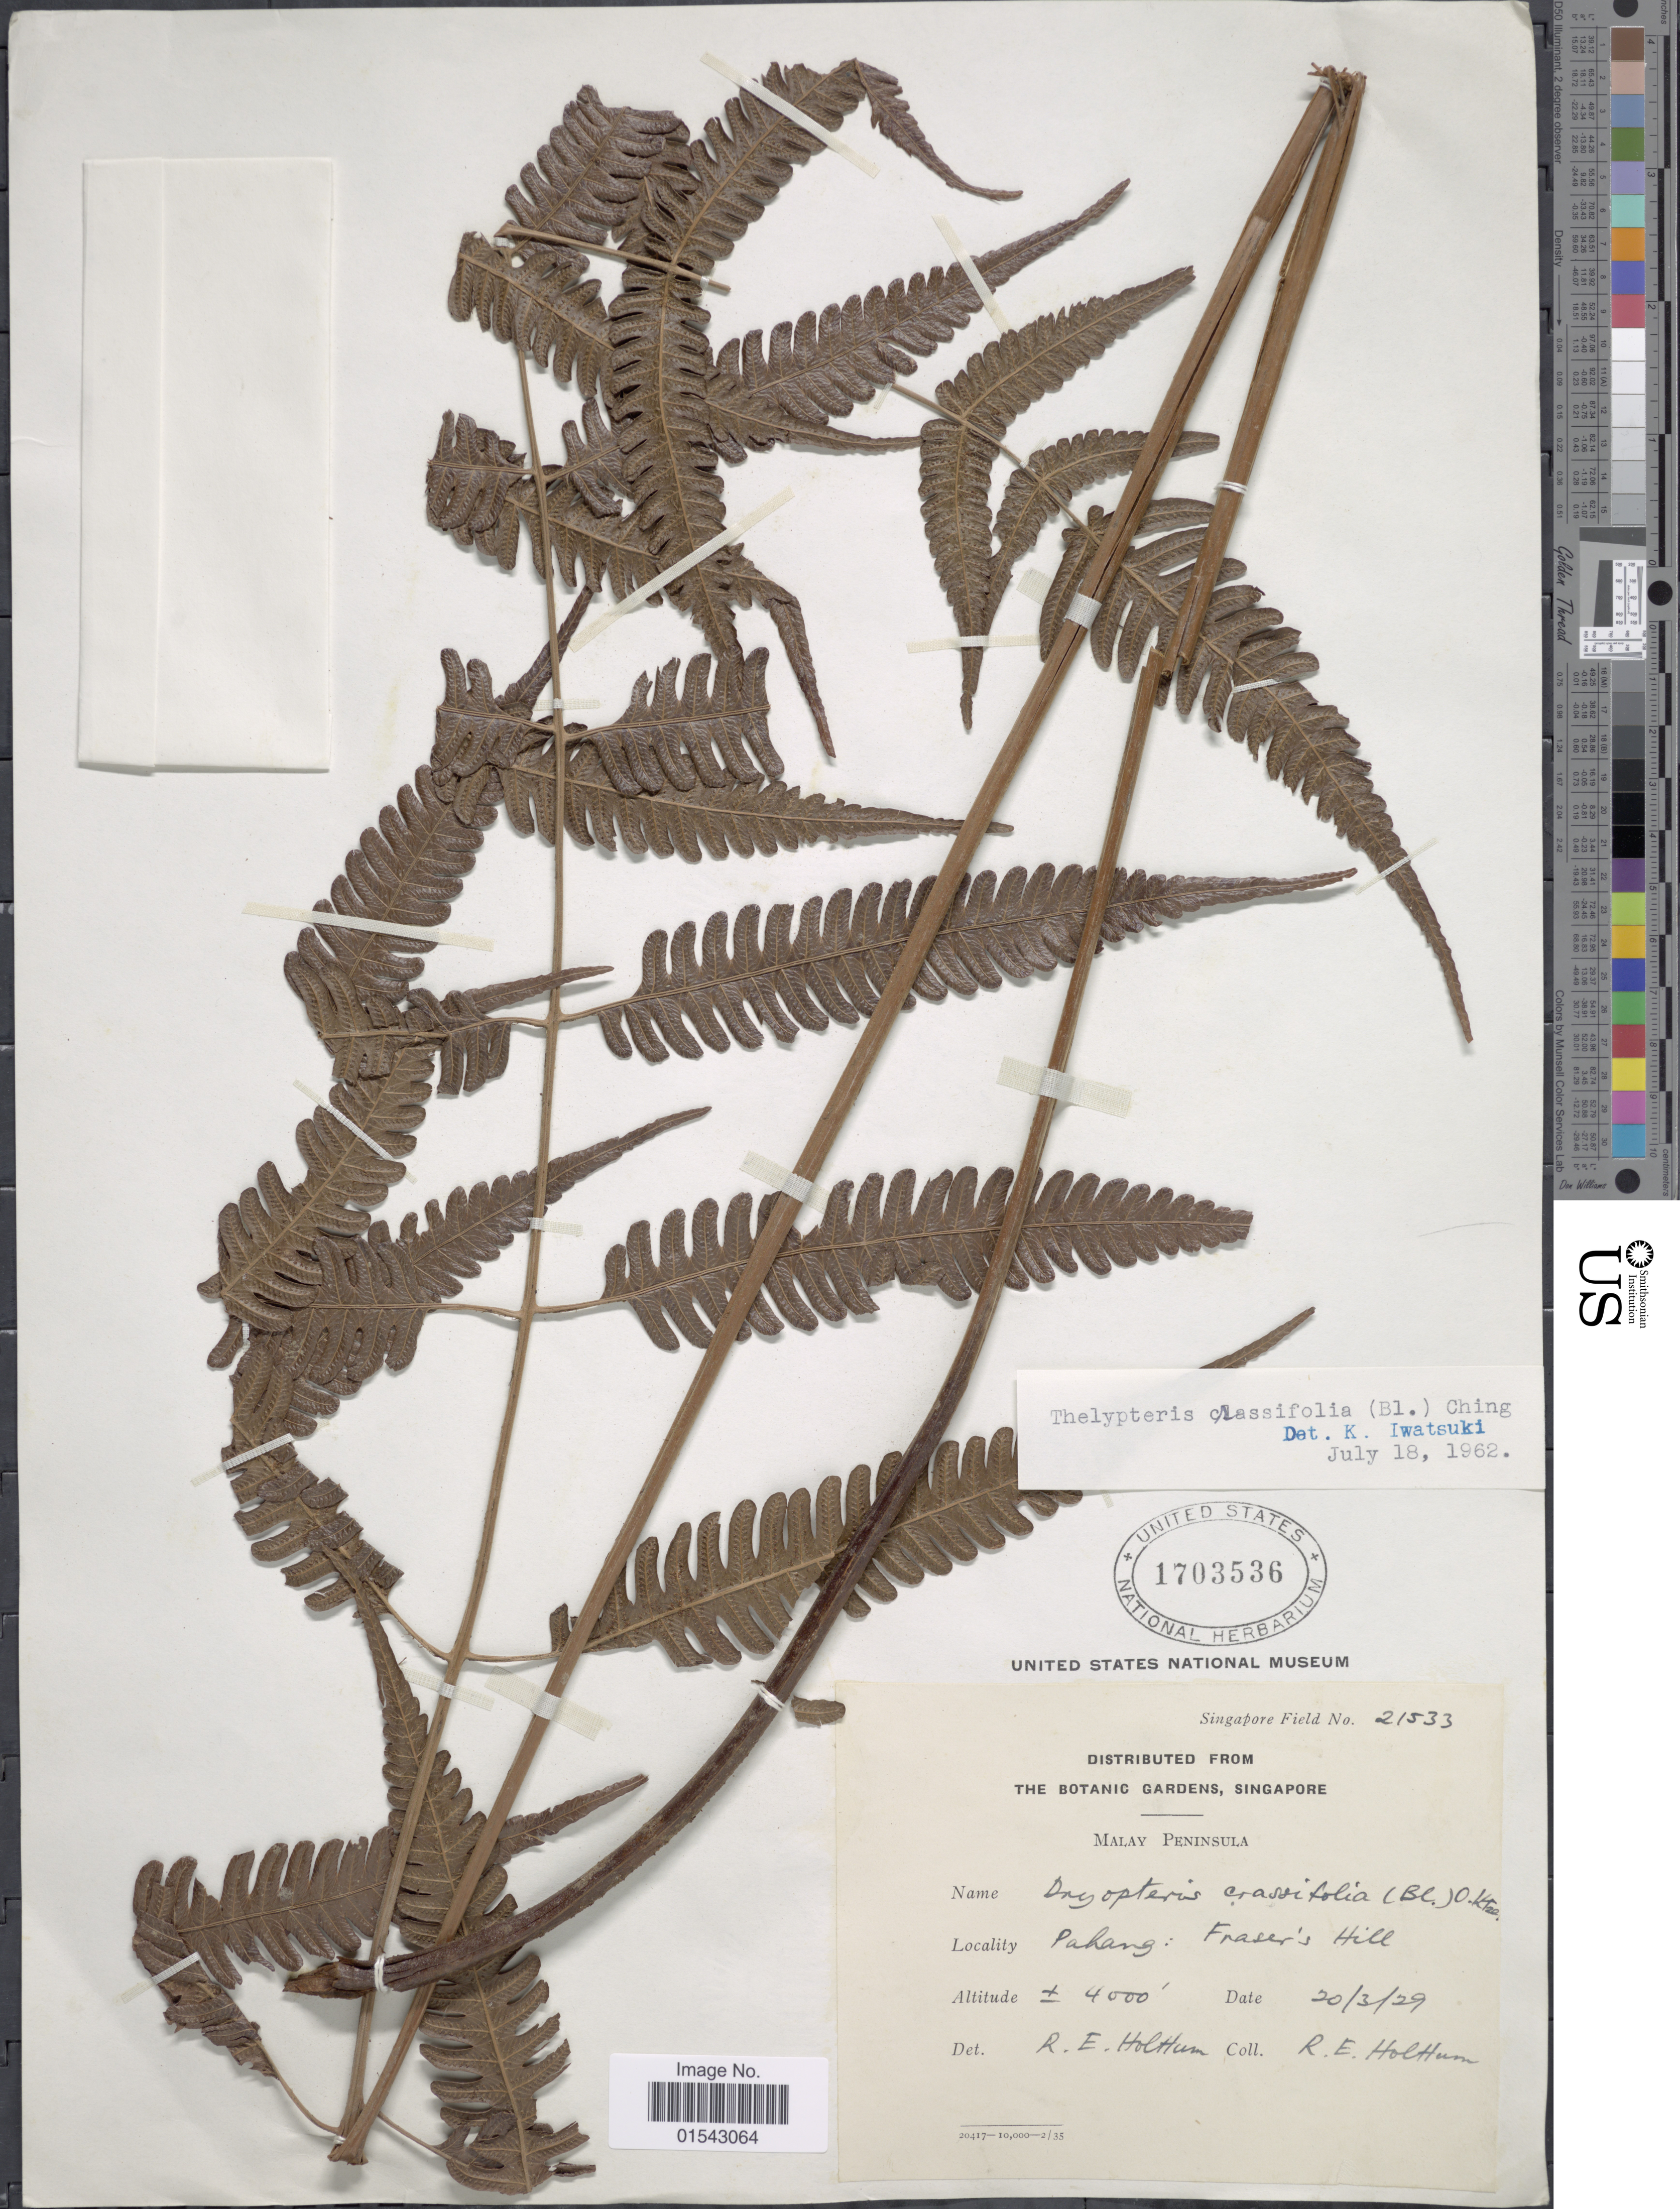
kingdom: Plantae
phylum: Tracheophyta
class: Polypodiopsida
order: Polypodiales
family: Thelypteridaceae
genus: Mesophlebion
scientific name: Mesophlebion crassifolium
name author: (Blume) Holttum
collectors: R. E. Holttum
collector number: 21533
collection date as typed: Transcribed d/m/y: 20/3/29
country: Malaysia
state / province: Pahang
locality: Pahang: Fraser's Hill, Malay Peninsula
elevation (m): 1219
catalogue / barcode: US 1703536